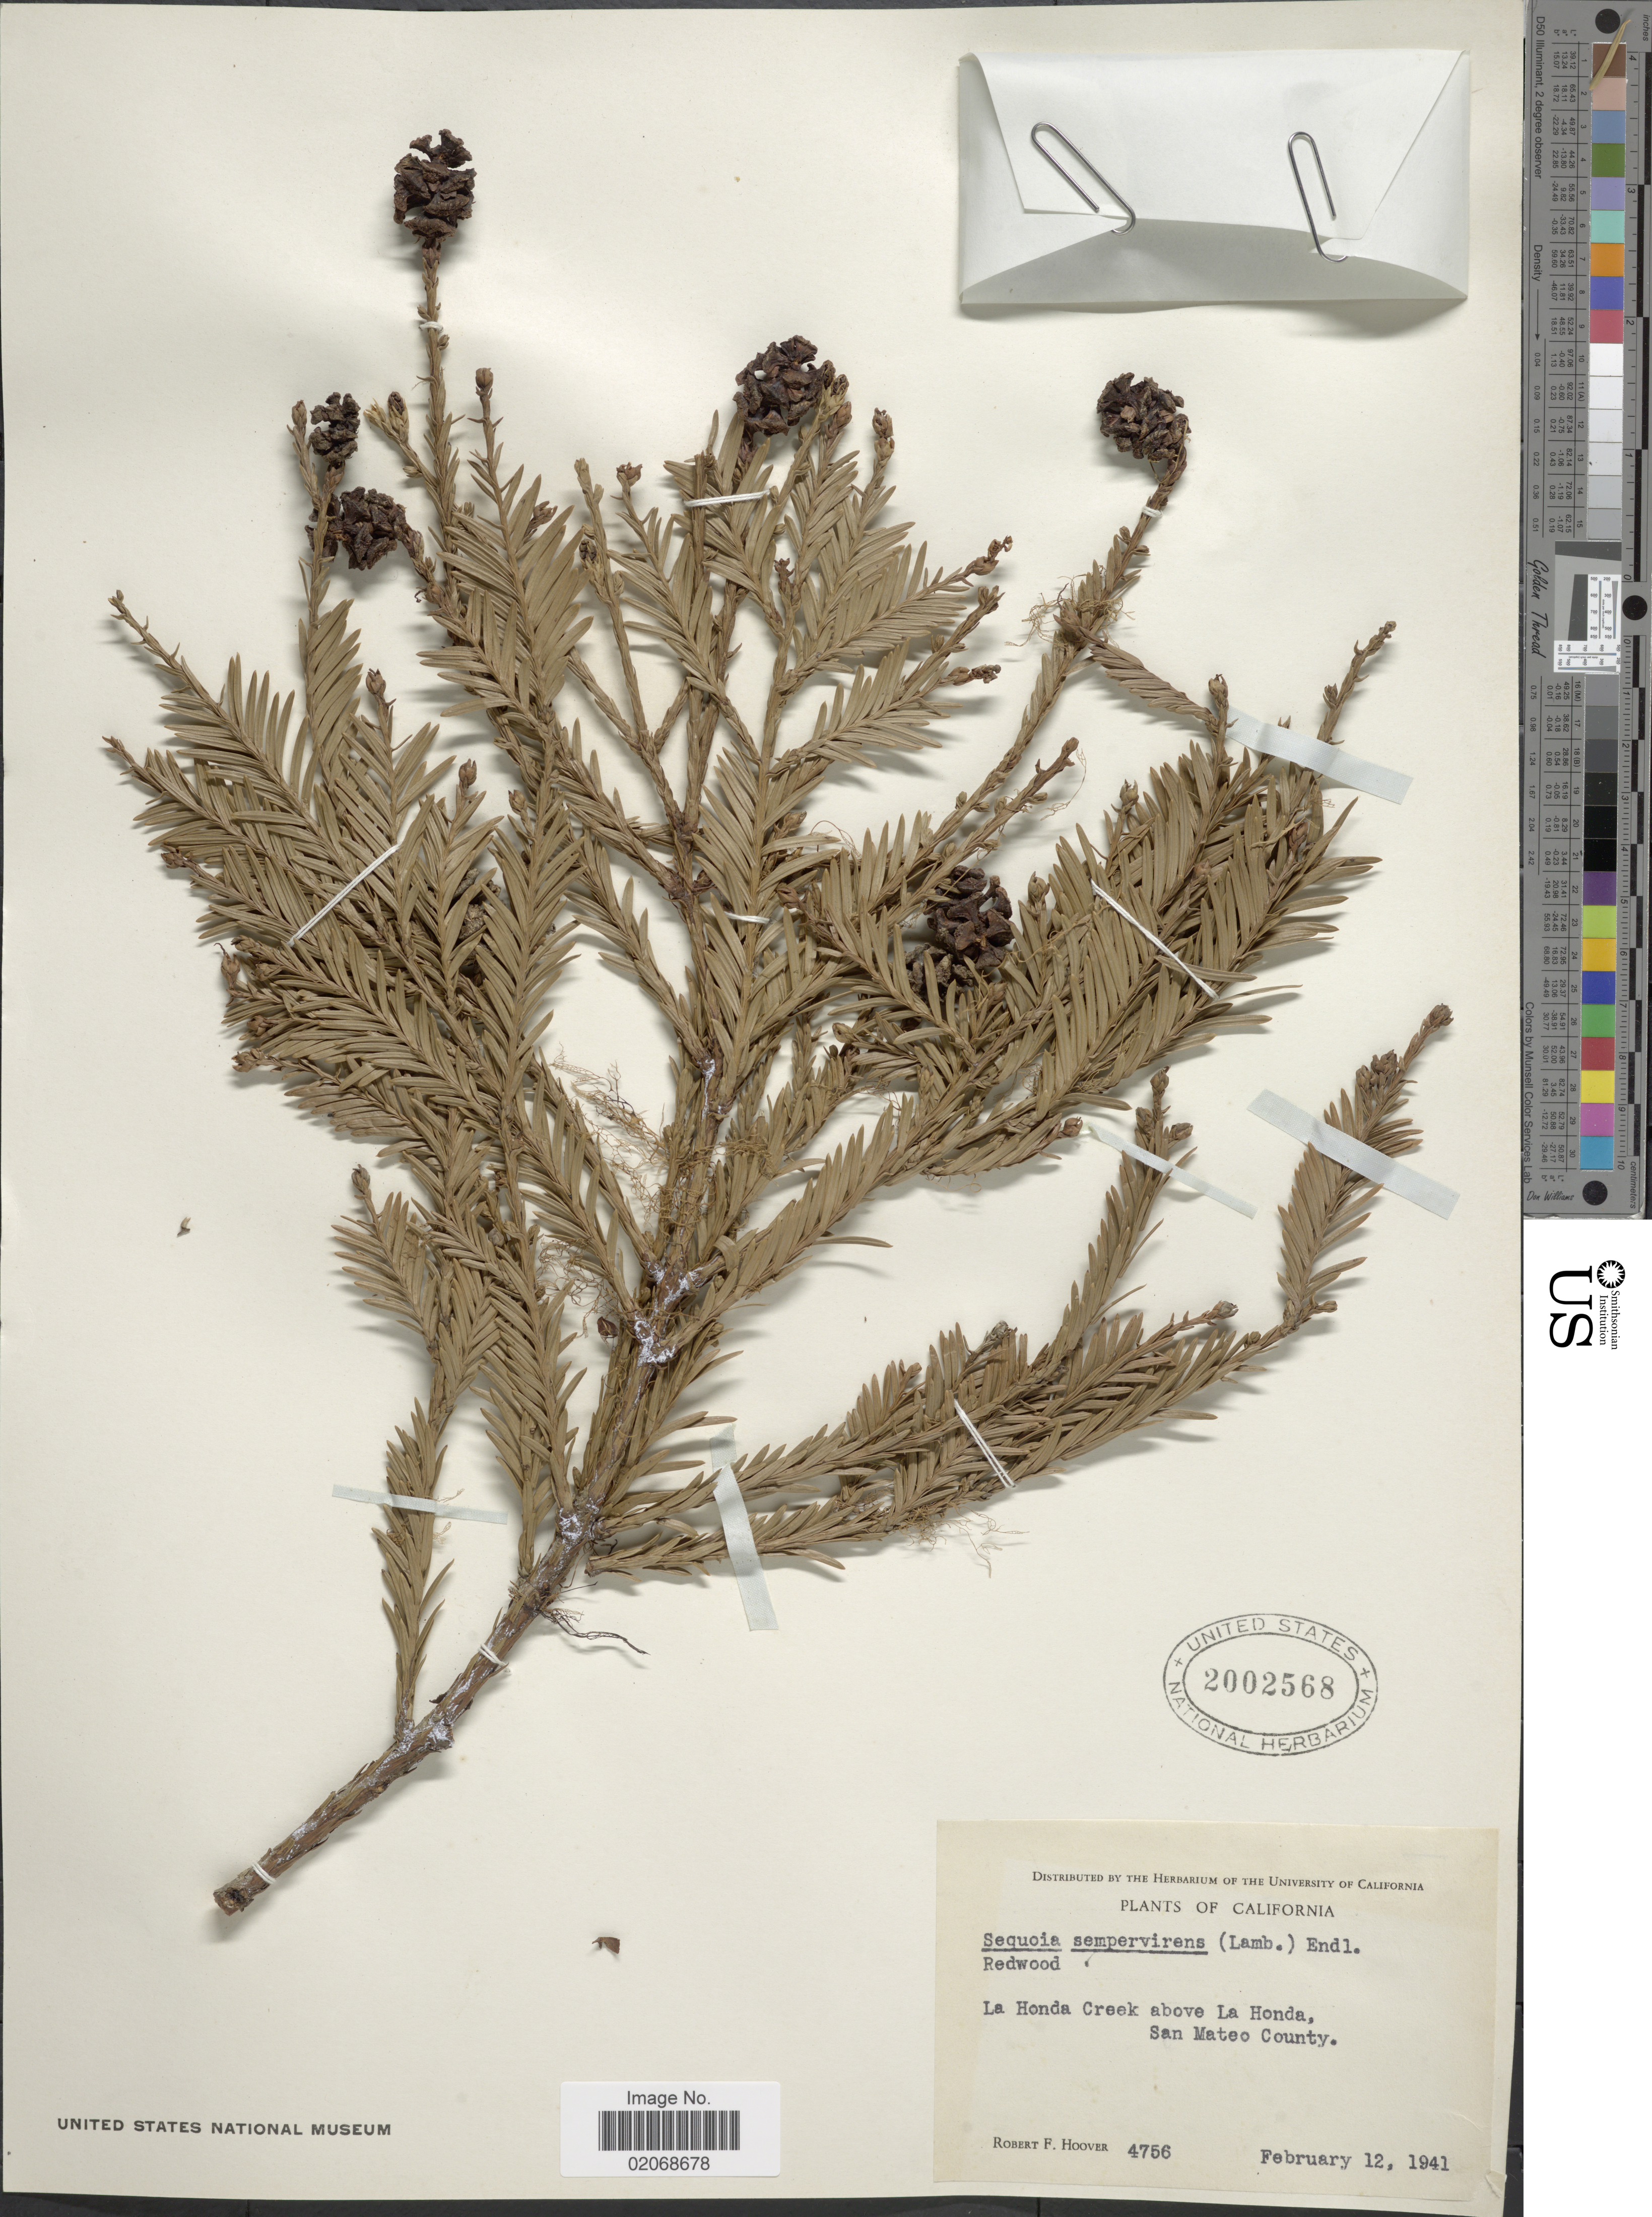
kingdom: Plantae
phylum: Tracheophyta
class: Pinopsida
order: Pinales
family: Cupressaceae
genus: Sequoia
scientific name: Sequoia sempervirens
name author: (D. Don) Endl.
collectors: R. F. Hoover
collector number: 4756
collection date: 1941-02-12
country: United States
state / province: California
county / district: San Mateo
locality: La Honda Creek above La Honda, San Mateo County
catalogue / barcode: US 2002568